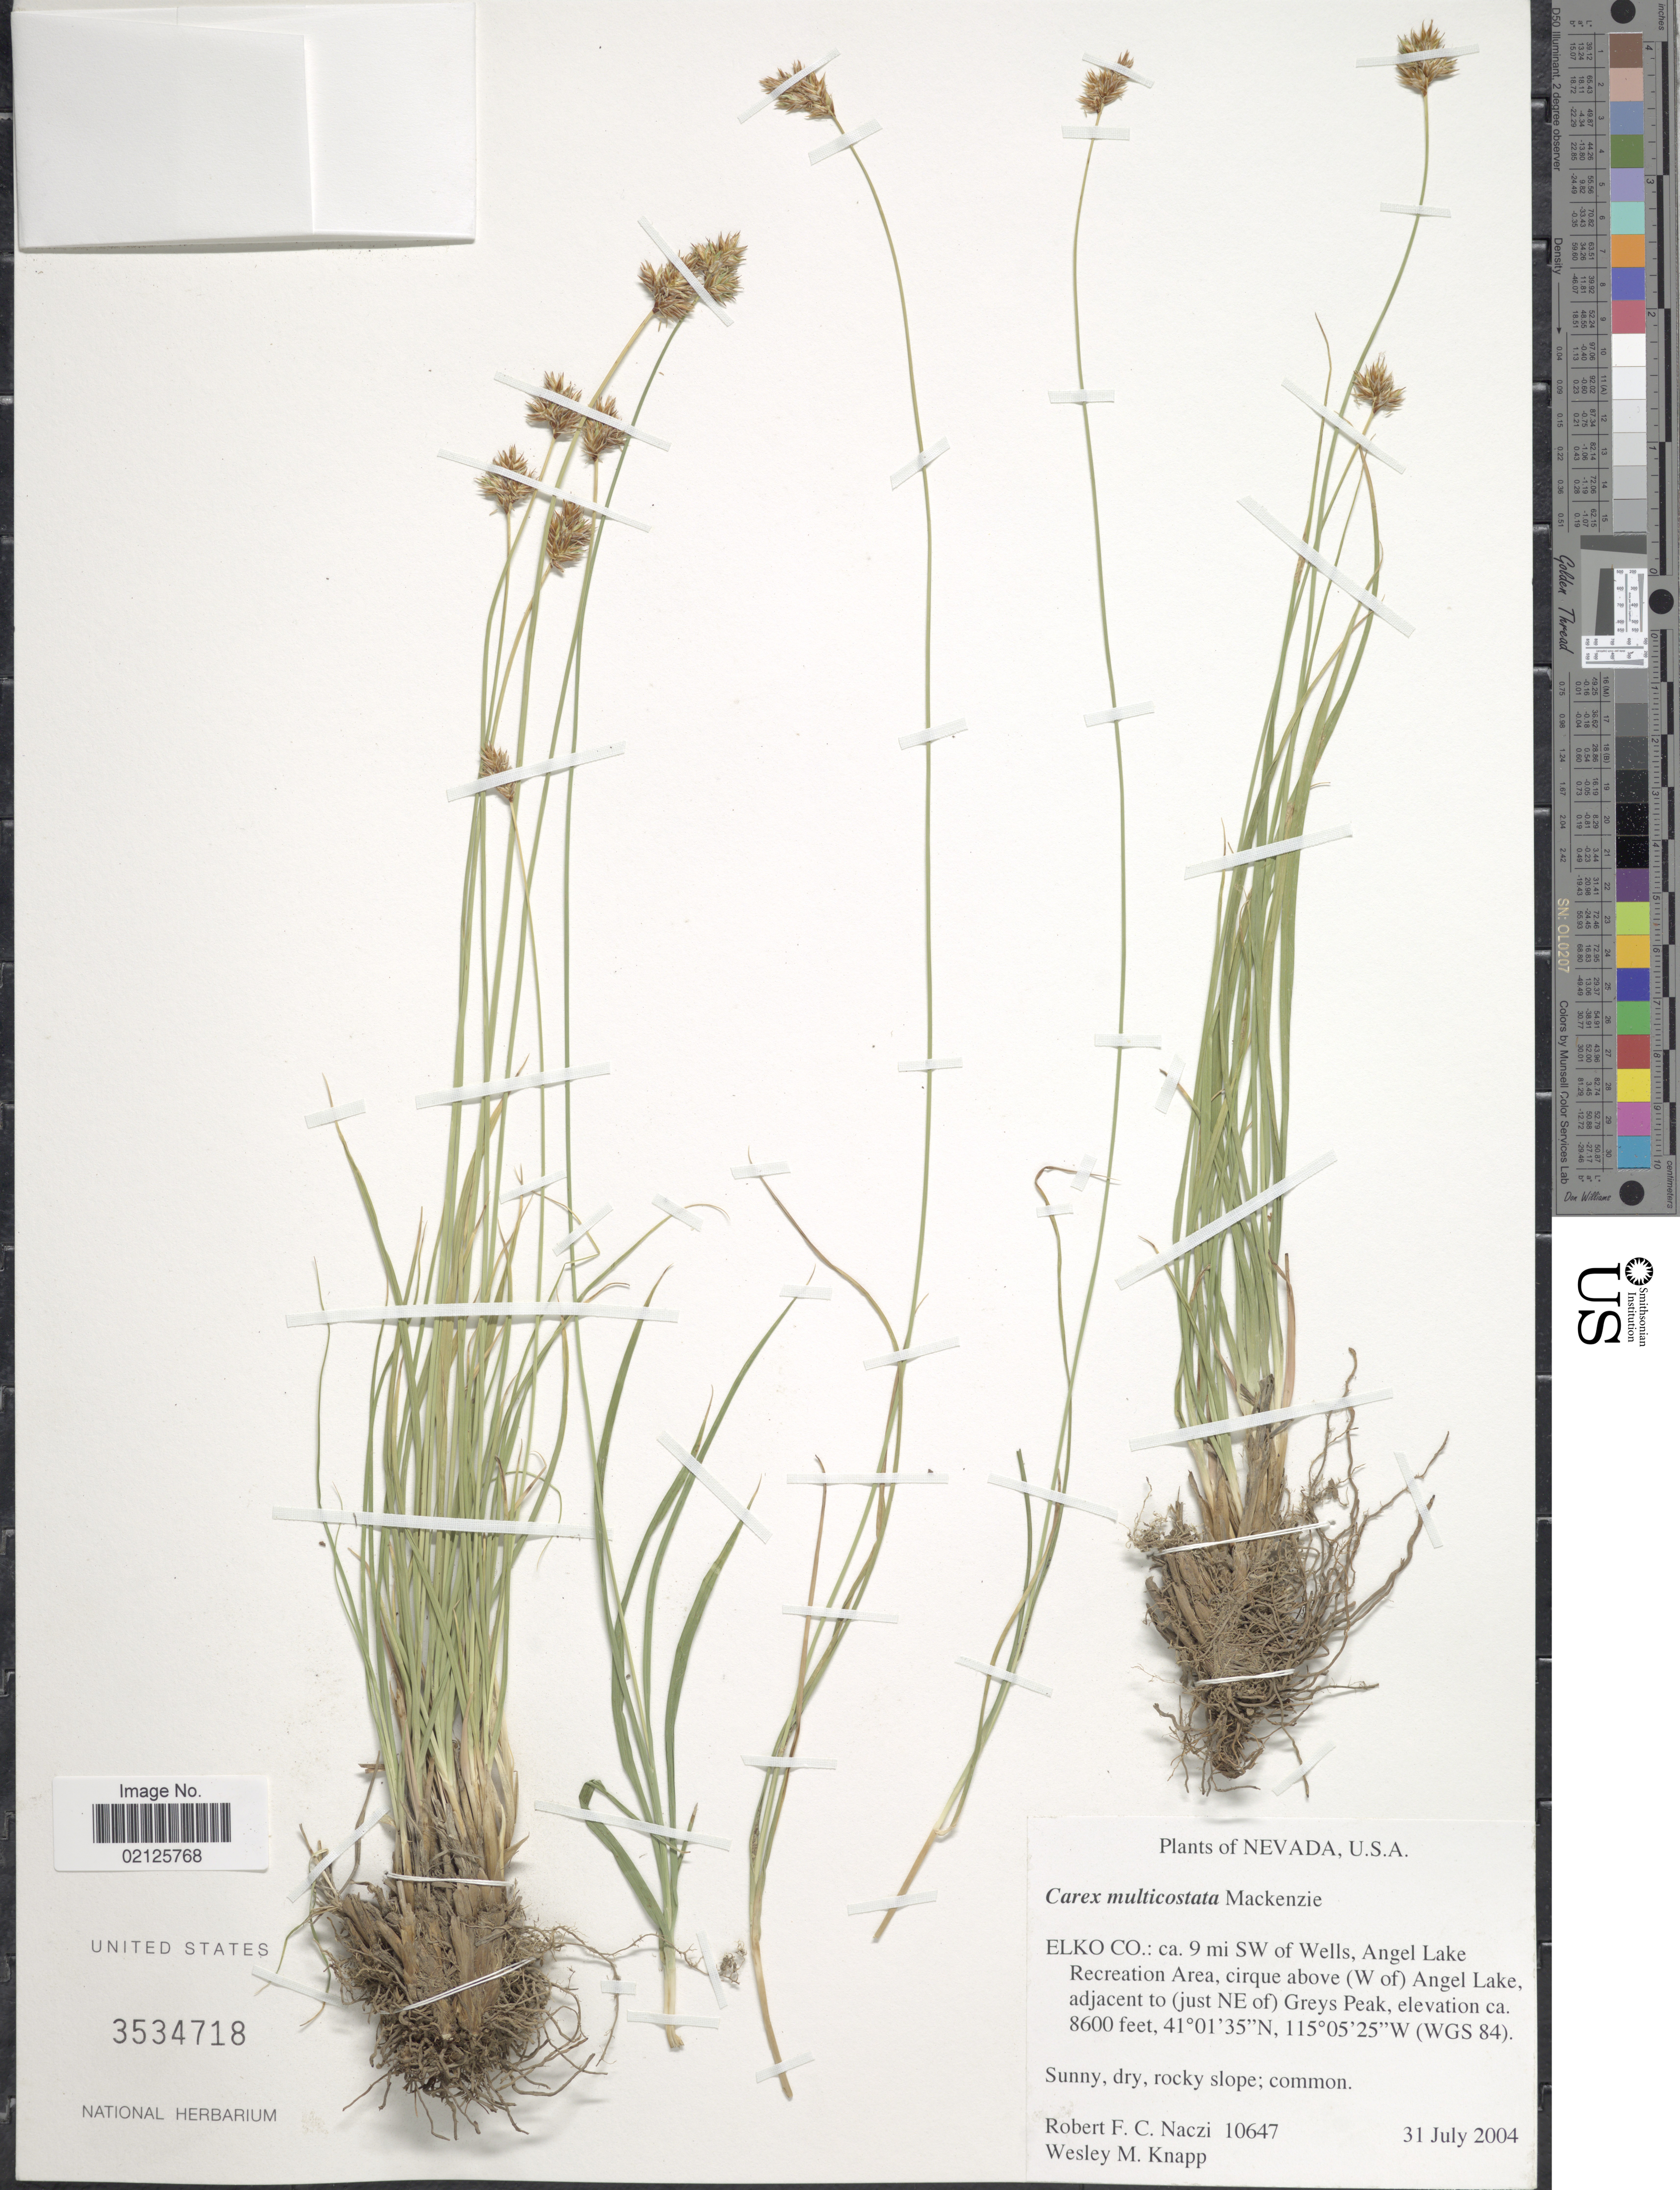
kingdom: Plantae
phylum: Tracheophyta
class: Liliopsida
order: Poales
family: Cyperaceae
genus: Carex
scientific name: Carex multicostata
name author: Mack.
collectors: R. F. C. Naczi & W. Knapp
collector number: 10647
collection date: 2004-07-31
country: United States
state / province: Nevada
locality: Elko Co: ca. 9 mi SW of Wells, Angel Lake Recreation Area, cirque above (W of Angel Lake, adjacent to (just NE of) Greys Peak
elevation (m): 2621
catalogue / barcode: US 3534718